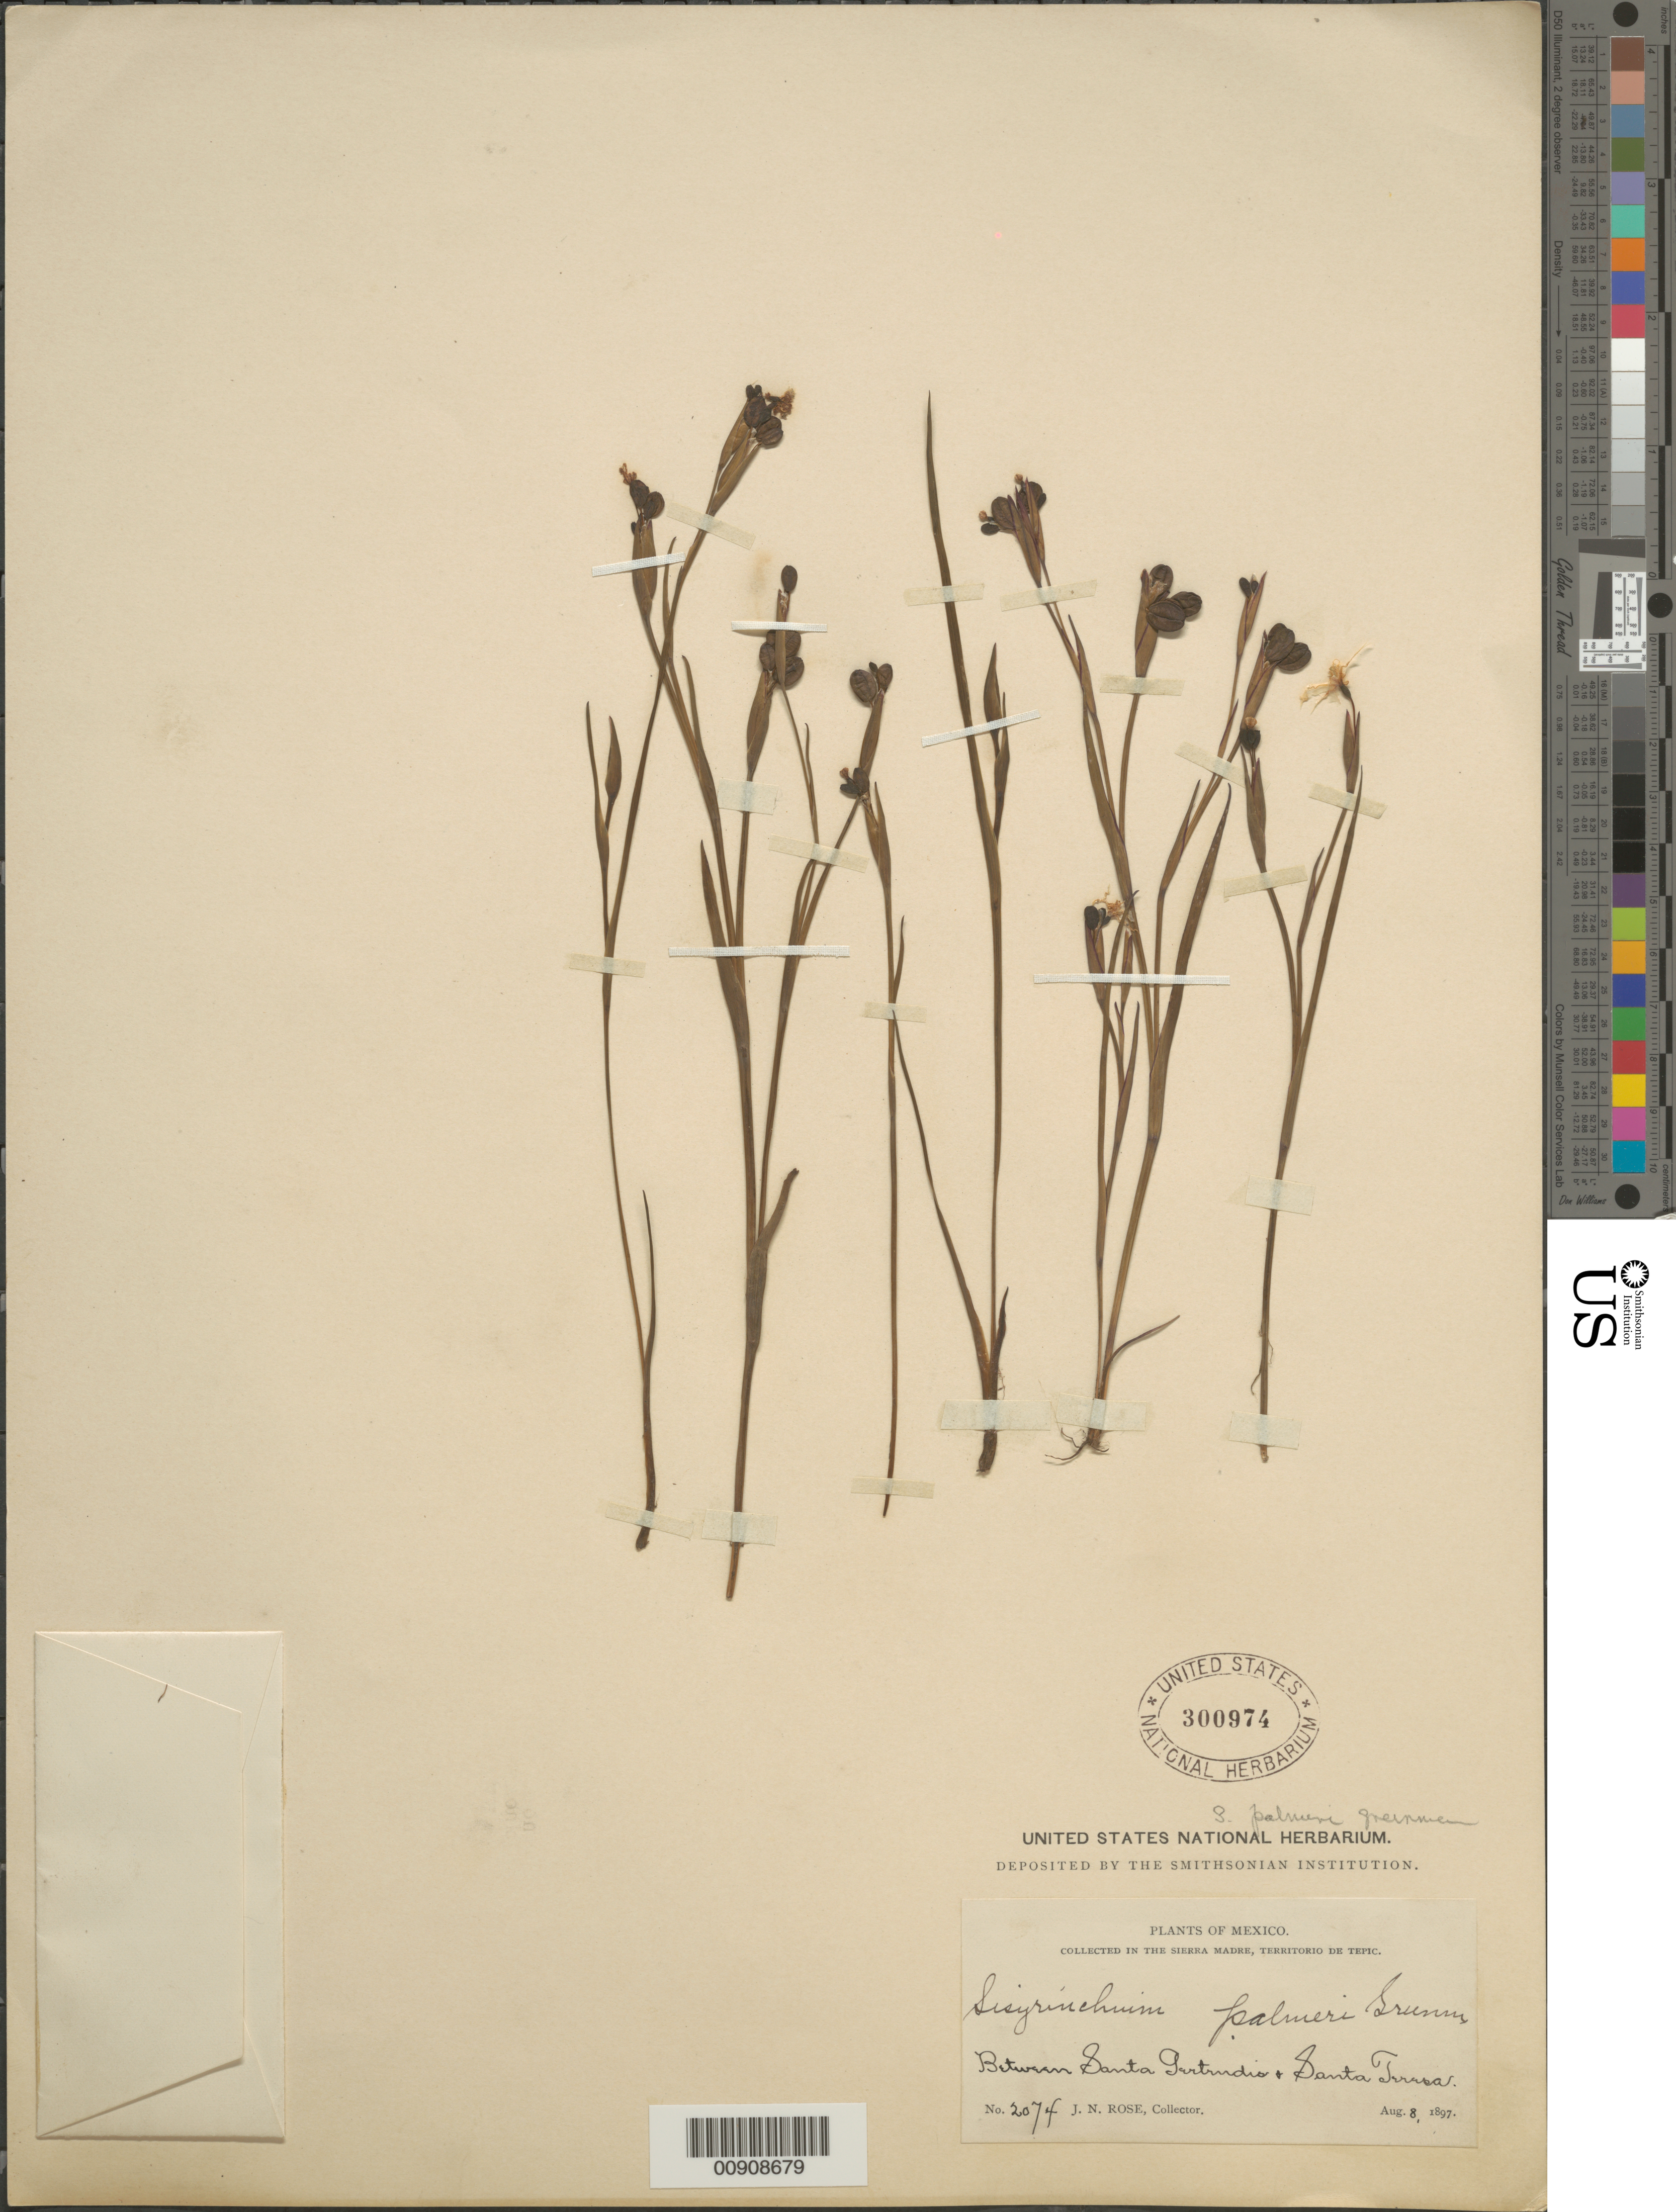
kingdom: Plantae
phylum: Tracheophyta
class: Liliopsida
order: Asparagales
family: Iridaceae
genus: Sisyrinchium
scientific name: Sisyrinchium palmeri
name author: Greenm.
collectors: J. N. Rose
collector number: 2074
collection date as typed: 08 Aug 1897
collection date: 1897-08-08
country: Mexico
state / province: Nayarit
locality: Between Santa gertrudis & Santa Teresa. In the Sierra Madre, Territorio de Tepic.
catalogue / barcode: US 300974